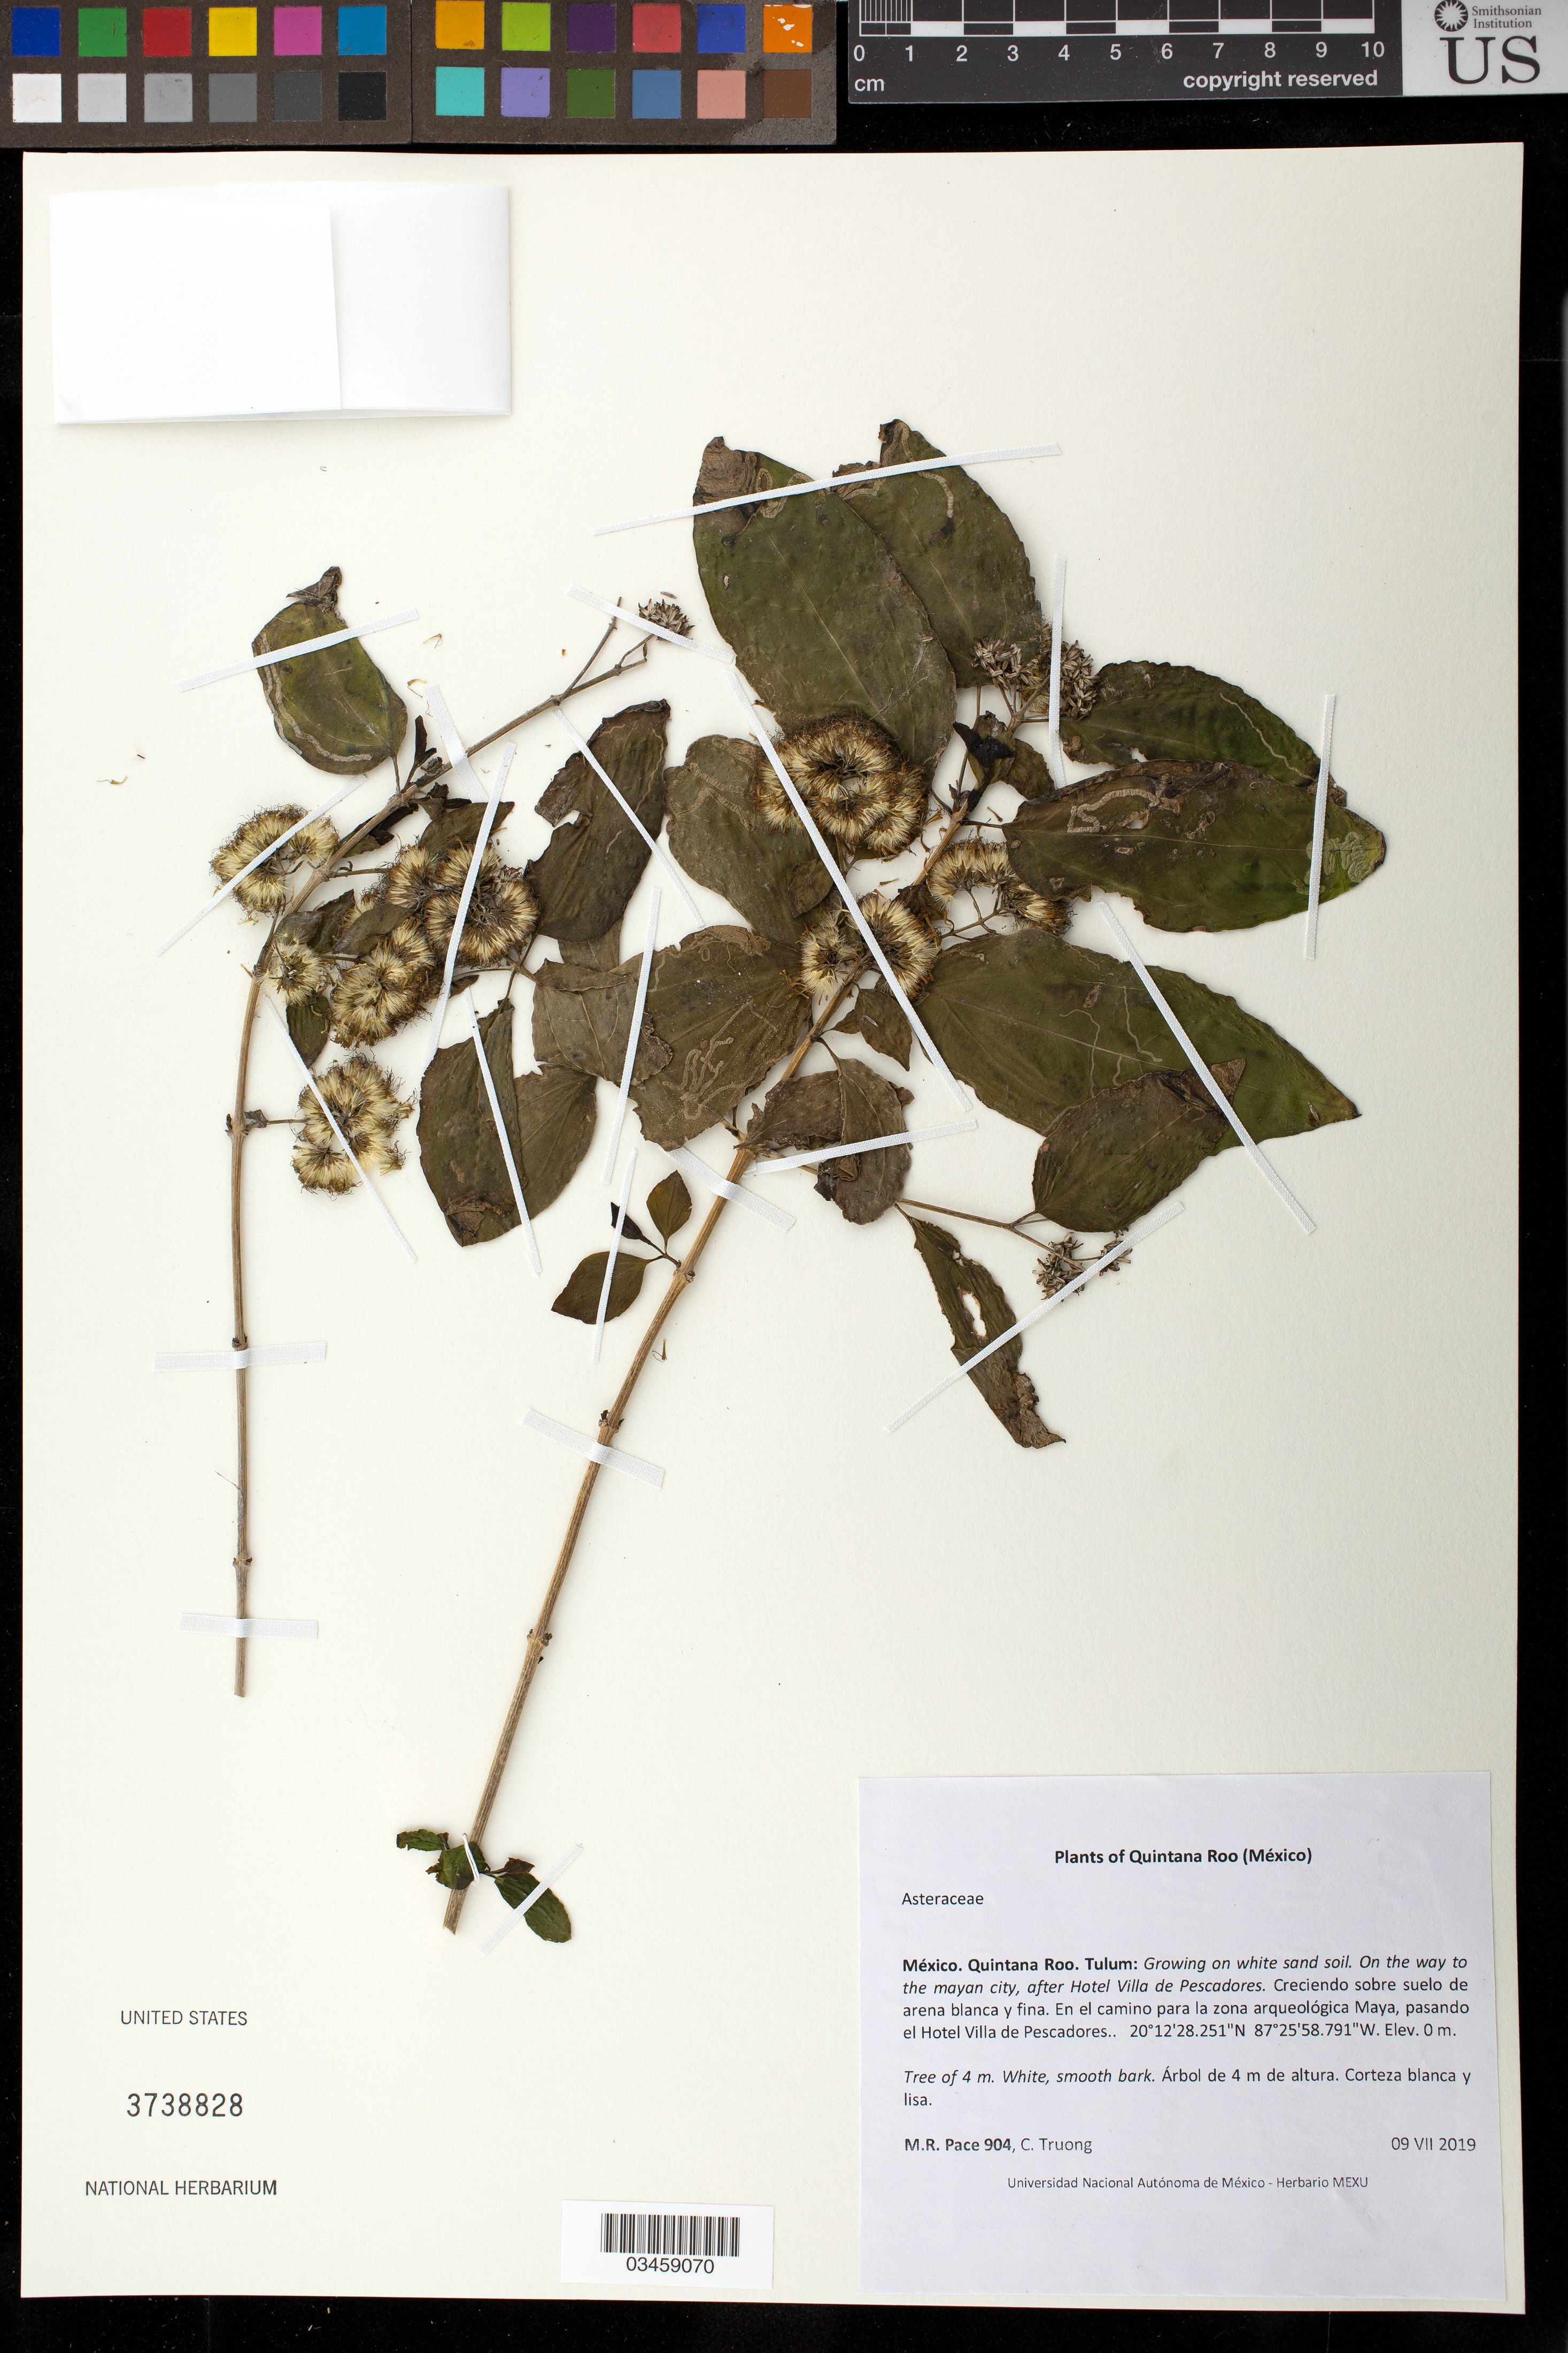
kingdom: Plantae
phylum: Tracheophyta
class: Magnoliopsida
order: Asterales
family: Asteraceae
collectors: M. R. Pace & C. Truong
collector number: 904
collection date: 2019-07-09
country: Mexico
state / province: Quintana Roo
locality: Tulum, on the way to the mayan city, after hotel Villa de Pescadores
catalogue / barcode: US 3738828